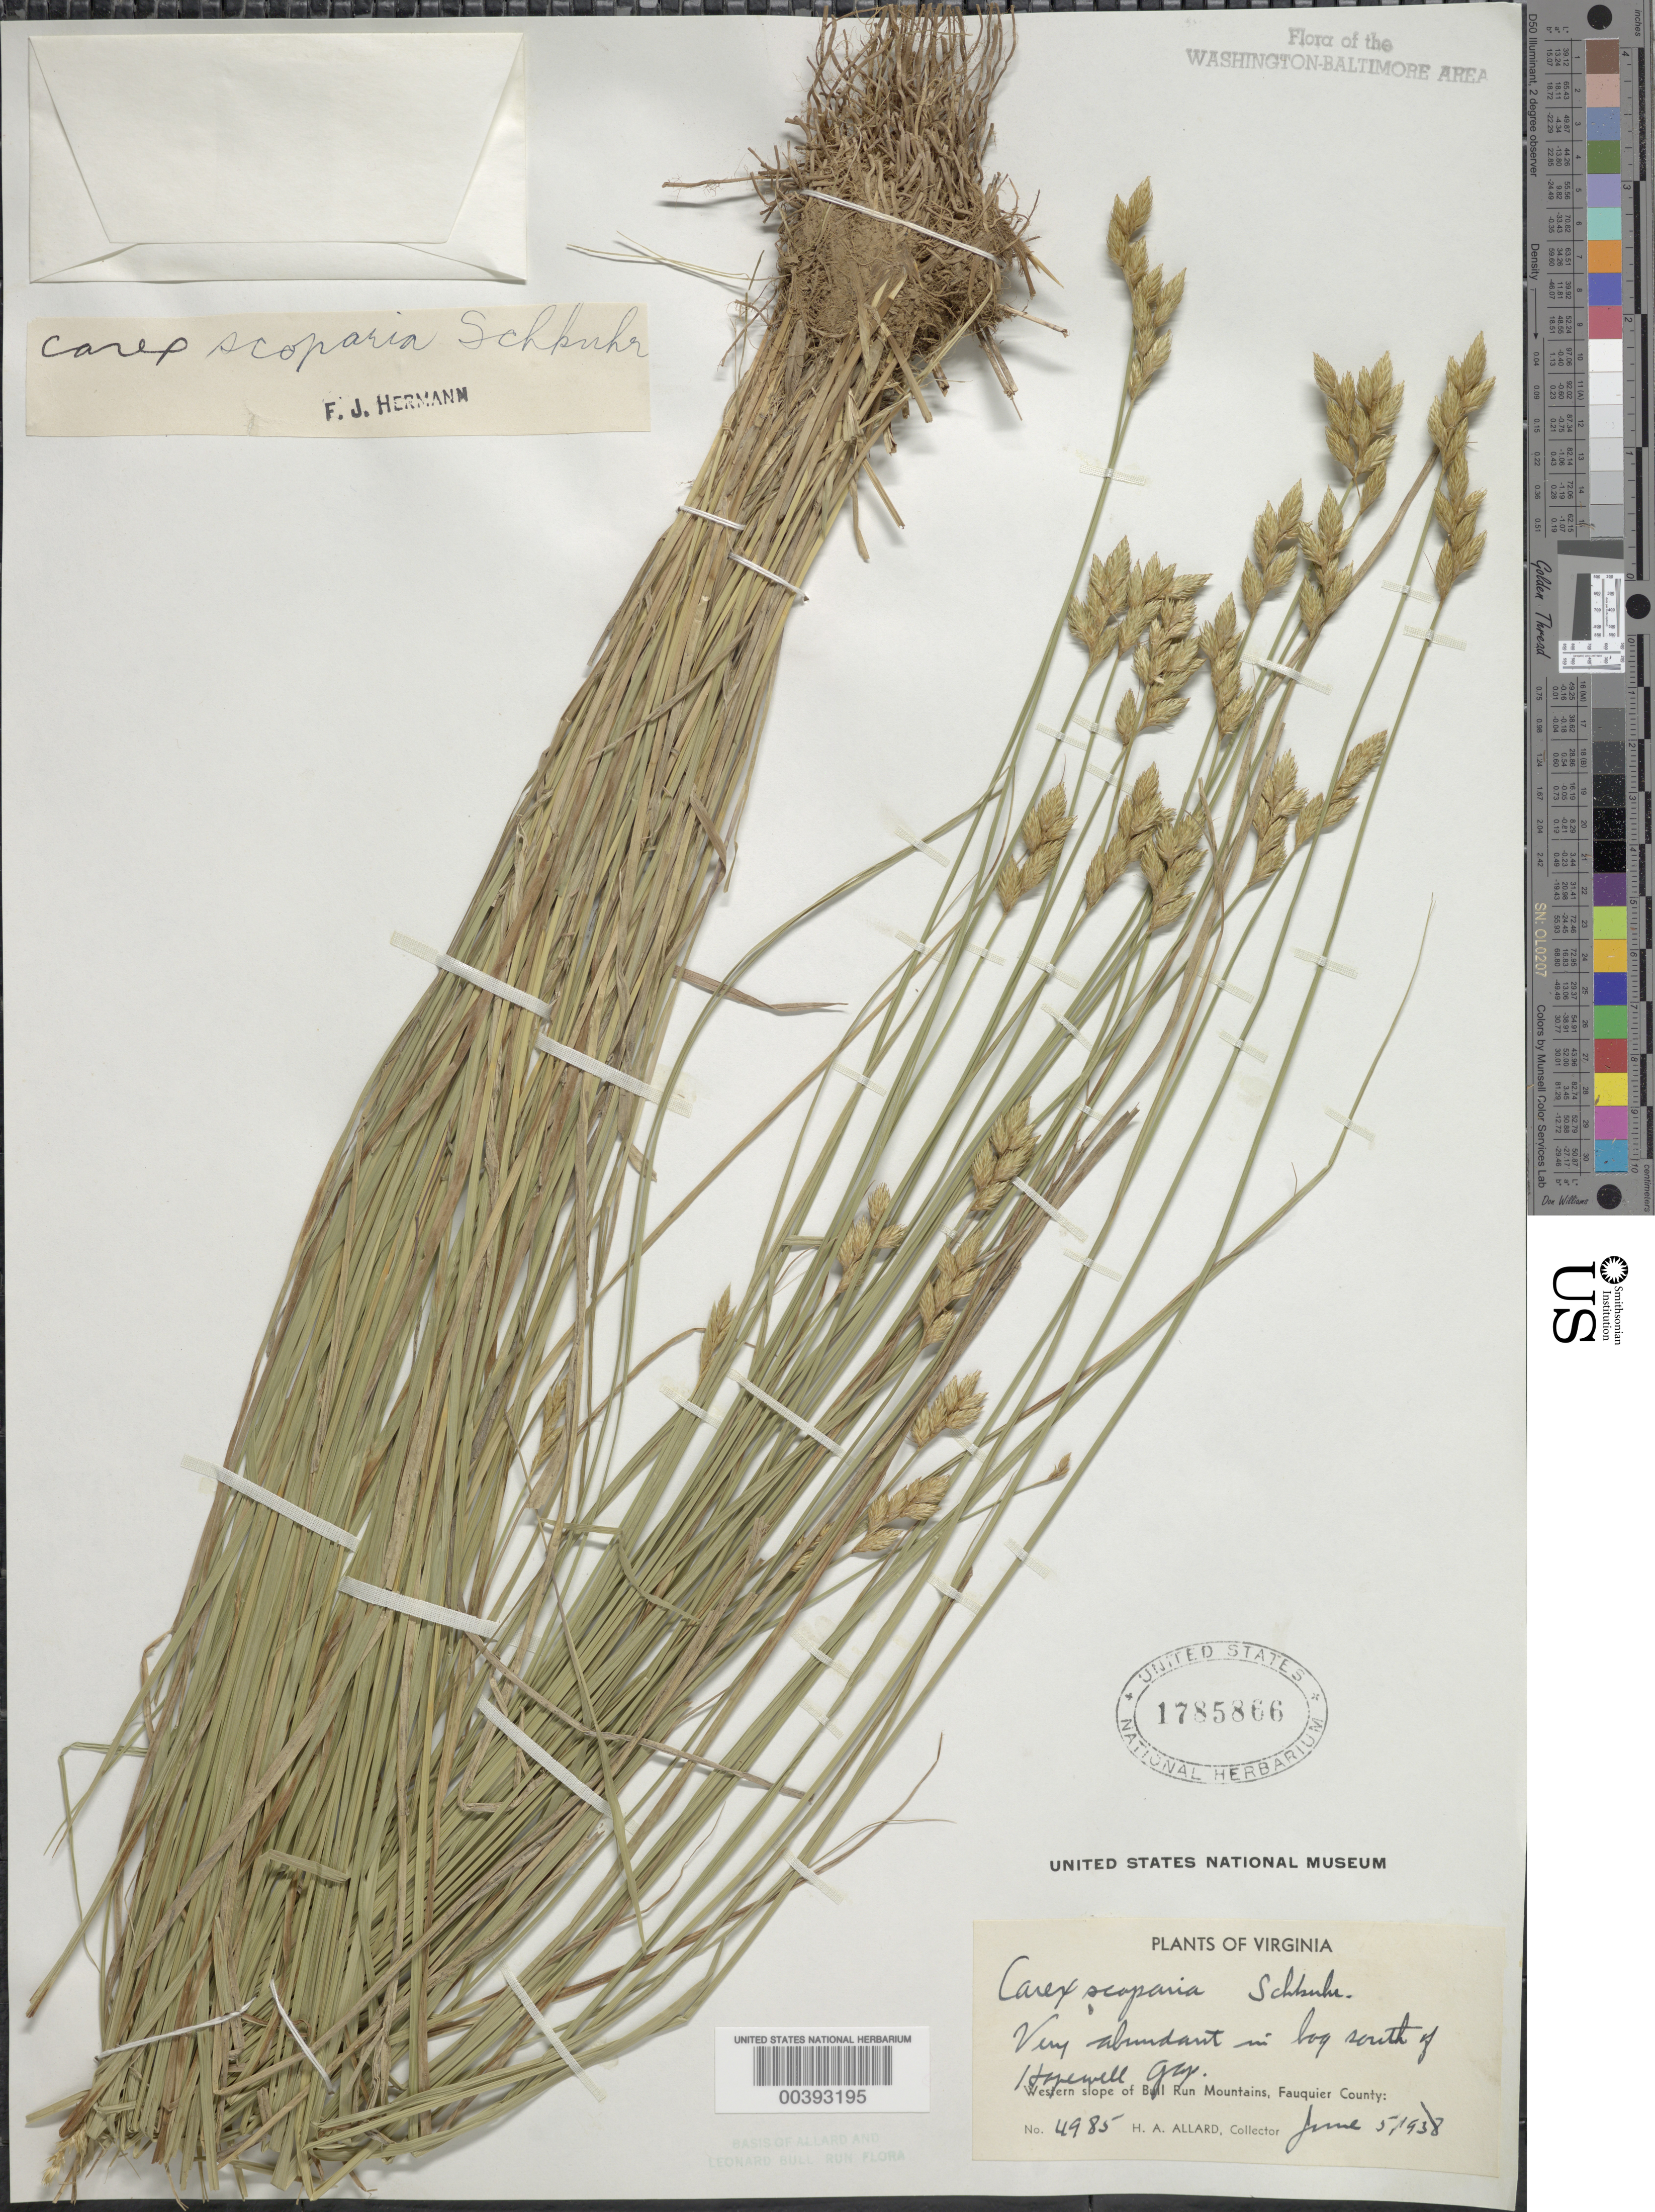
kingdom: Plantae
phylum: Tracheophyta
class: Liliopsida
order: Poales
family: Cyperaceae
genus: Carex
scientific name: Carex scoparia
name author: Schkuhr ex Willd.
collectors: H. A. Allard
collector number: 4985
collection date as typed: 05 Jun 1938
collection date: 1938-06-05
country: United States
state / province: Virginia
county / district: Fauquier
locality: South of Hopewell Gap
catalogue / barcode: US 1785866